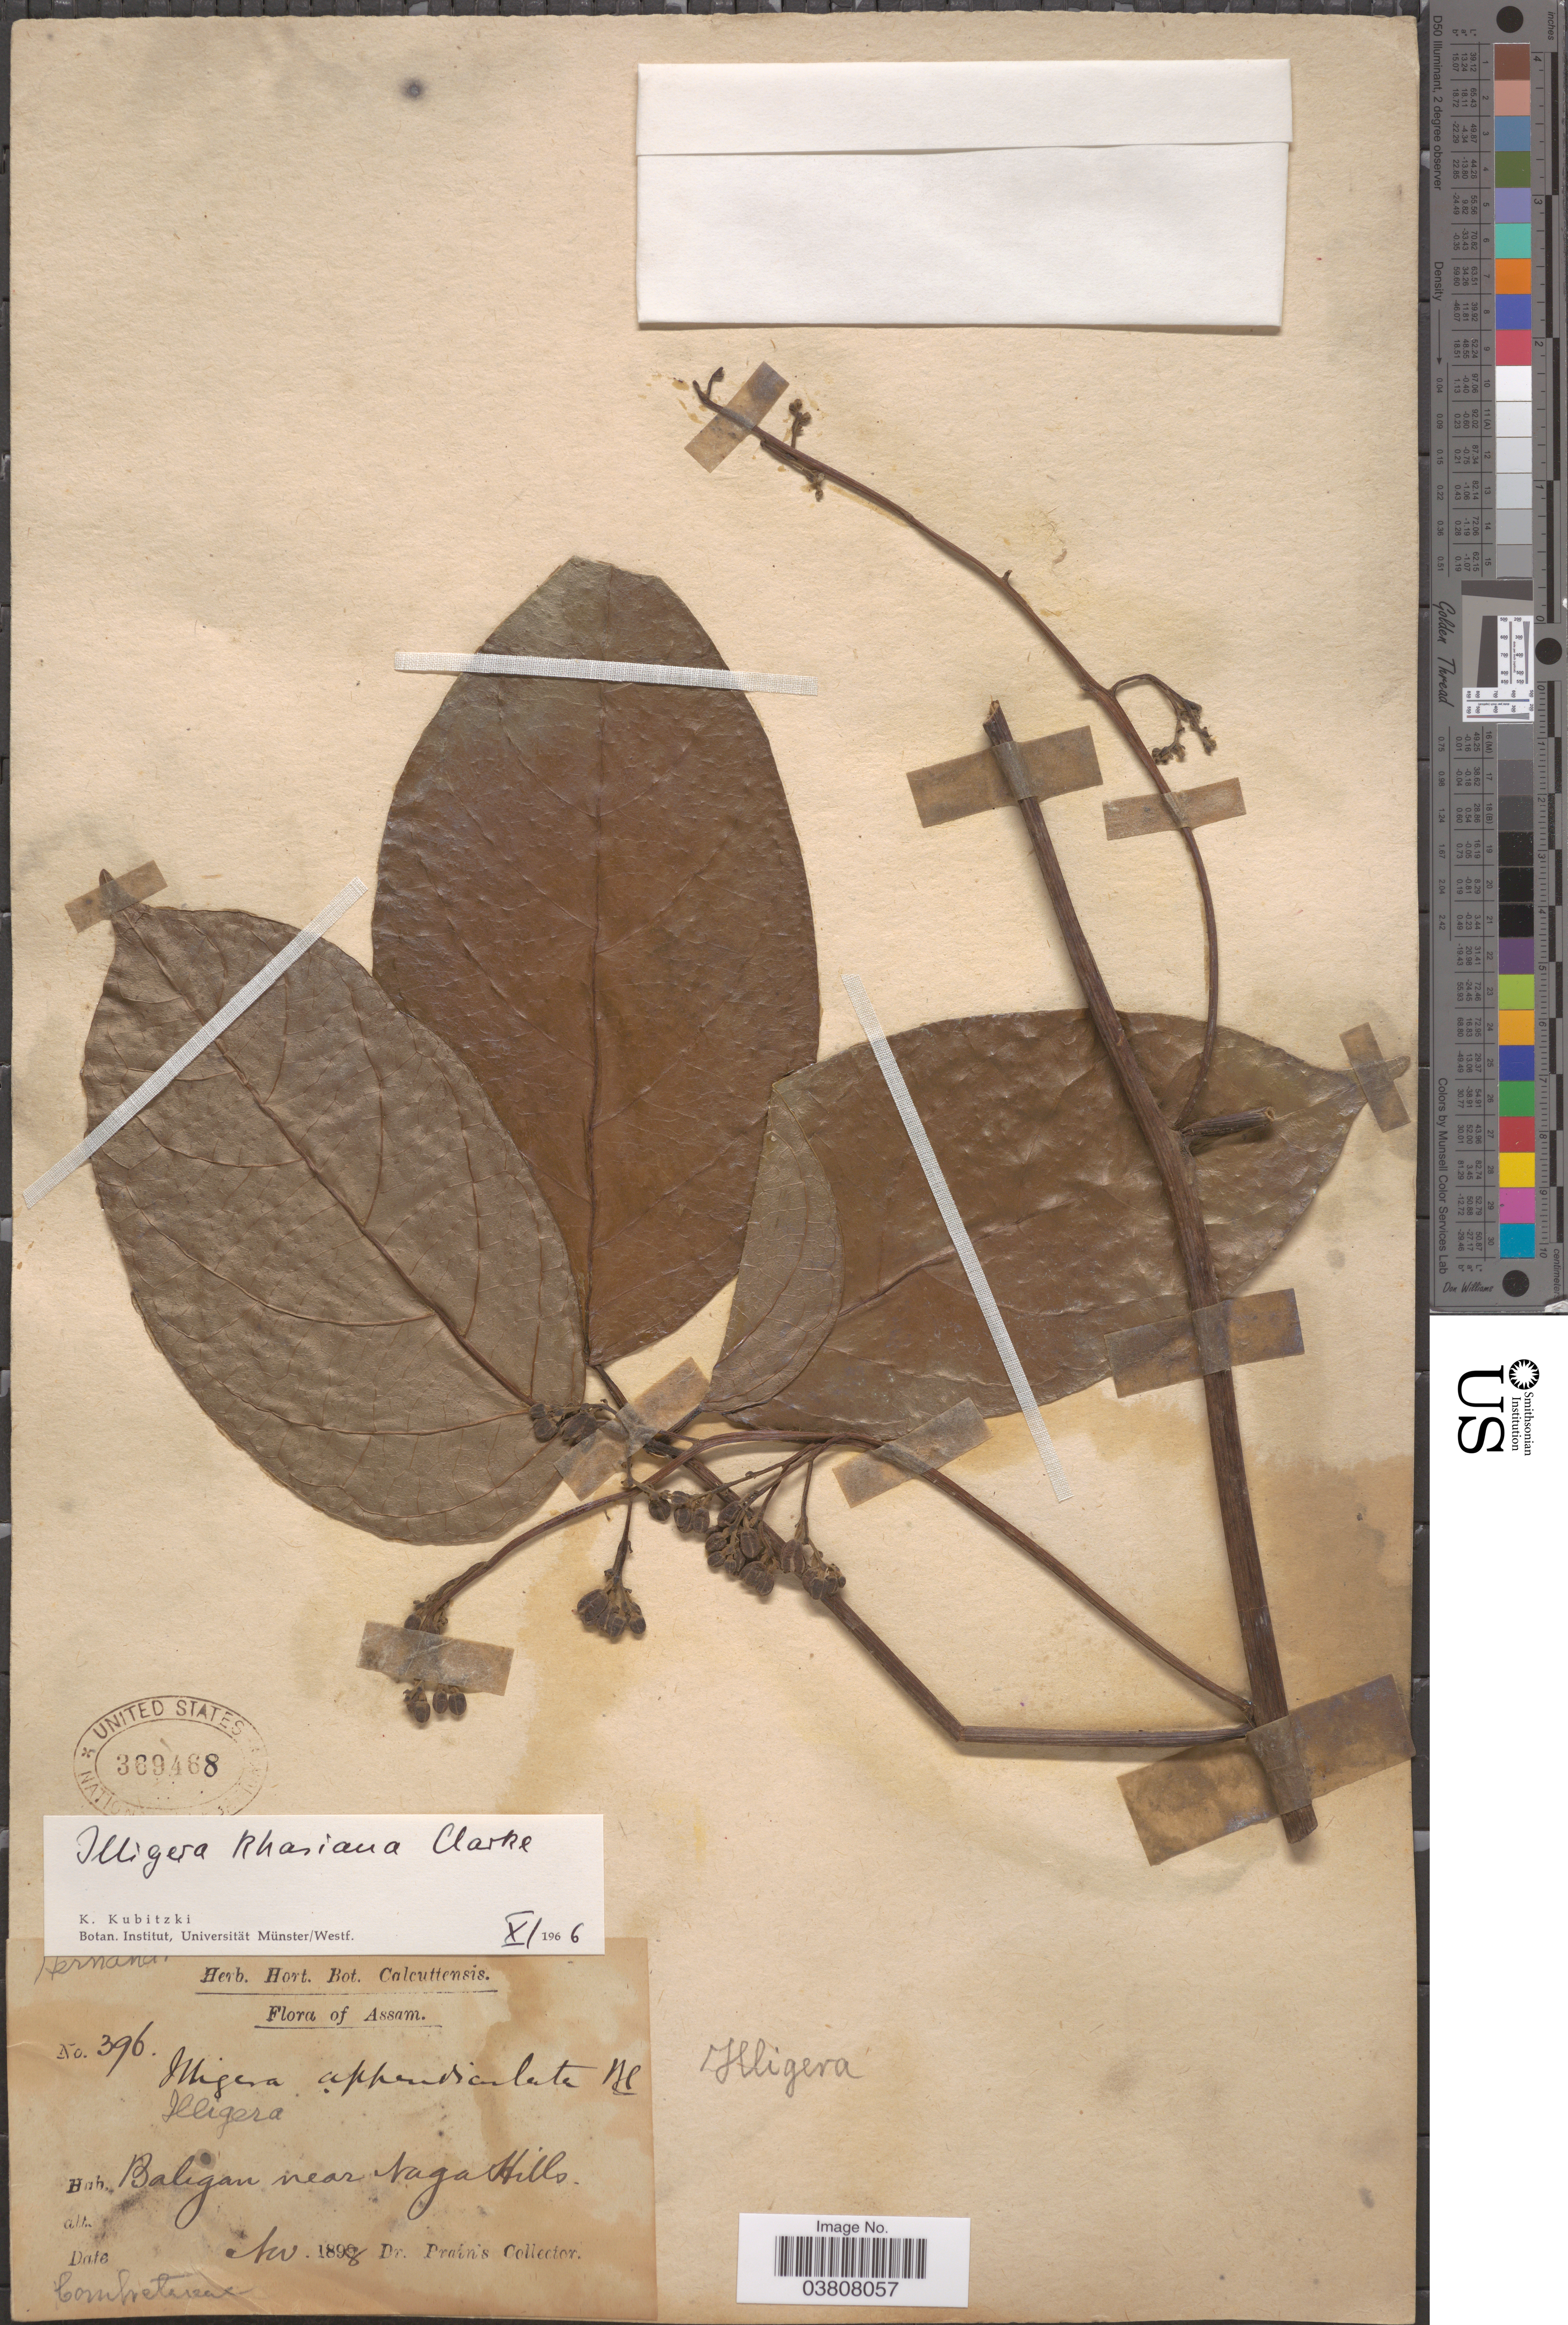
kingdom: Plantae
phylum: Tracheophyta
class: Magnoliopsida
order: Laurales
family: Hernandiaceae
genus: Illigera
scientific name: Illigera khasiana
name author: C.B. Clarke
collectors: Dr. Prain's collector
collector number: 396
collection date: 1898-08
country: India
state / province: Assam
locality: Baligan near Naga Hills.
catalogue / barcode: US 369468